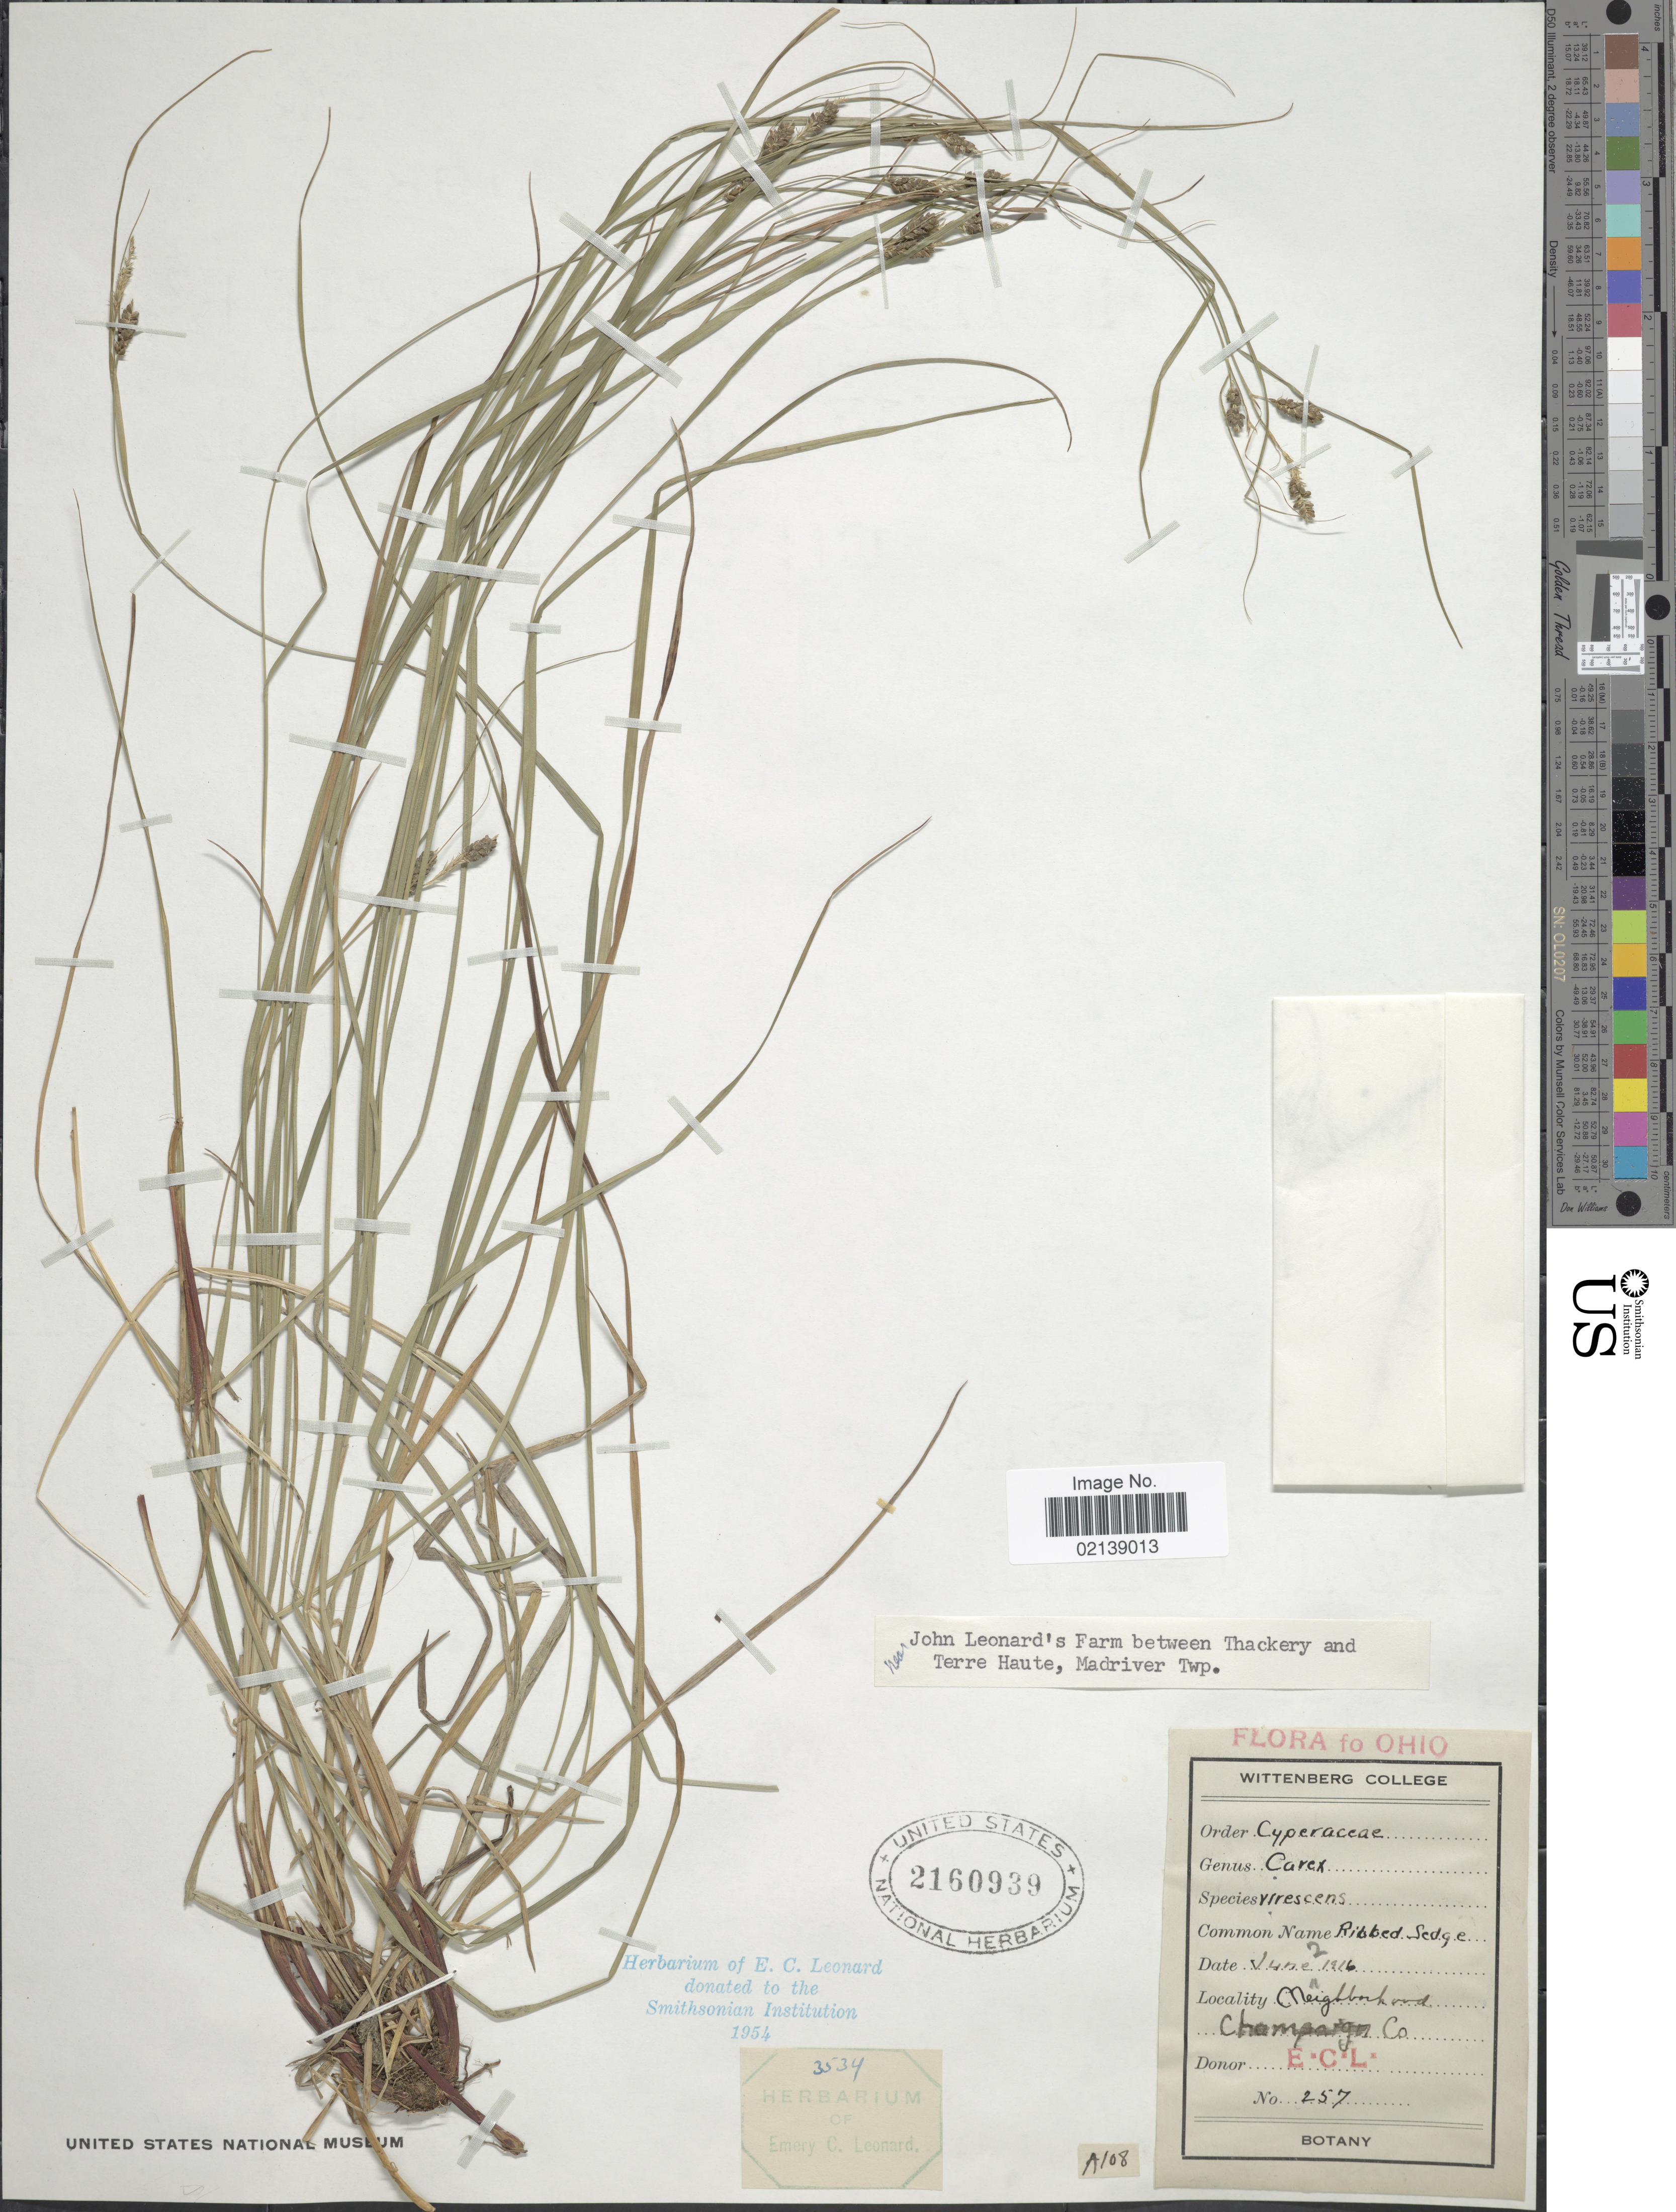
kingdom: Plantae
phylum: Tracheophyta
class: Liliopsida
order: Poales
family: Cyperaceae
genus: Carex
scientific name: Carex virescens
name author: Muhl. ex Willd.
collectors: E. C. Leonard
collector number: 257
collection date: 1916-06-02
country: United States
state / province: Ohio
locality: Ribbed sedge, Neighborhood, Champaign Co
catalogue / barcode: US 2160939